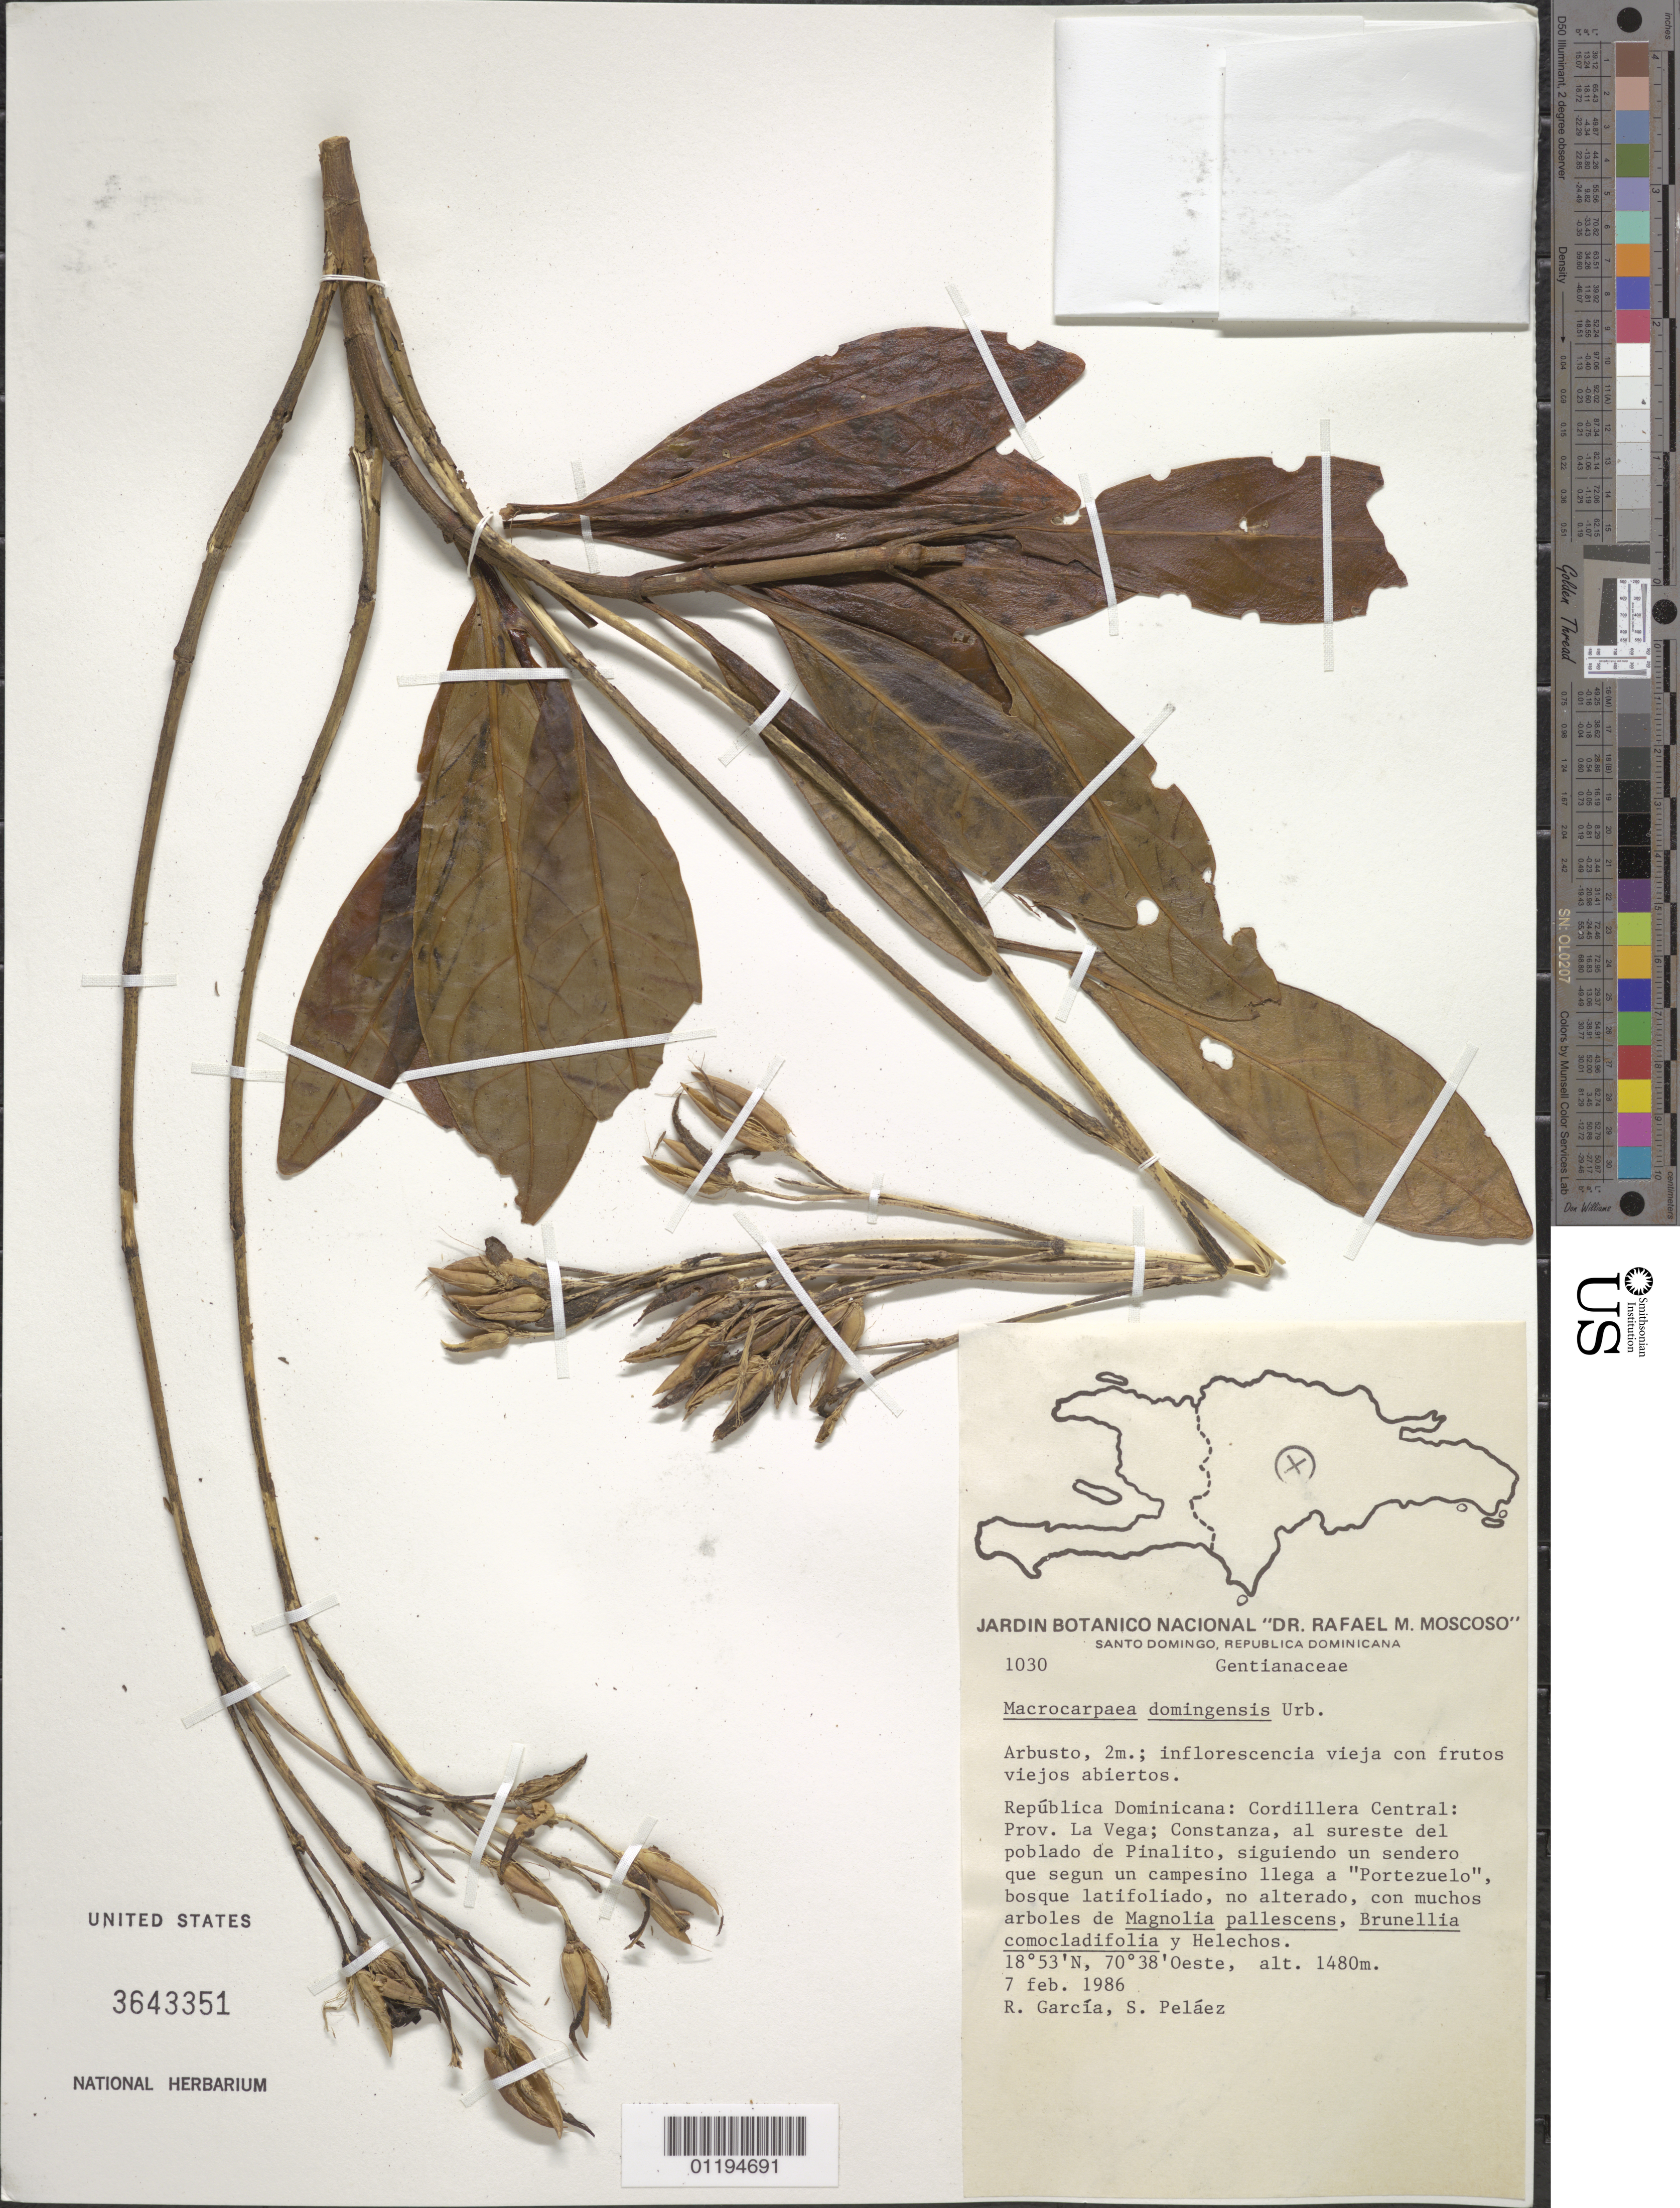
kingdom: Plantae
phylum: Tracheophyta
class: Magnoliopsida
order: Gentianales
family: Gentianaceae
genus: Macrocarpaea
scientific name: Macrocarpaea domingensis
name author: Urb. & Ekman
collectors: R. Garcia & S. Pelaez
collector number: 1030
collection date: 1986-02-07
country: Dominican Republic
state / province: La Vega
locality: SE of Pinalito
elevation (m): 1480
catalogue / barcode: US 3643351